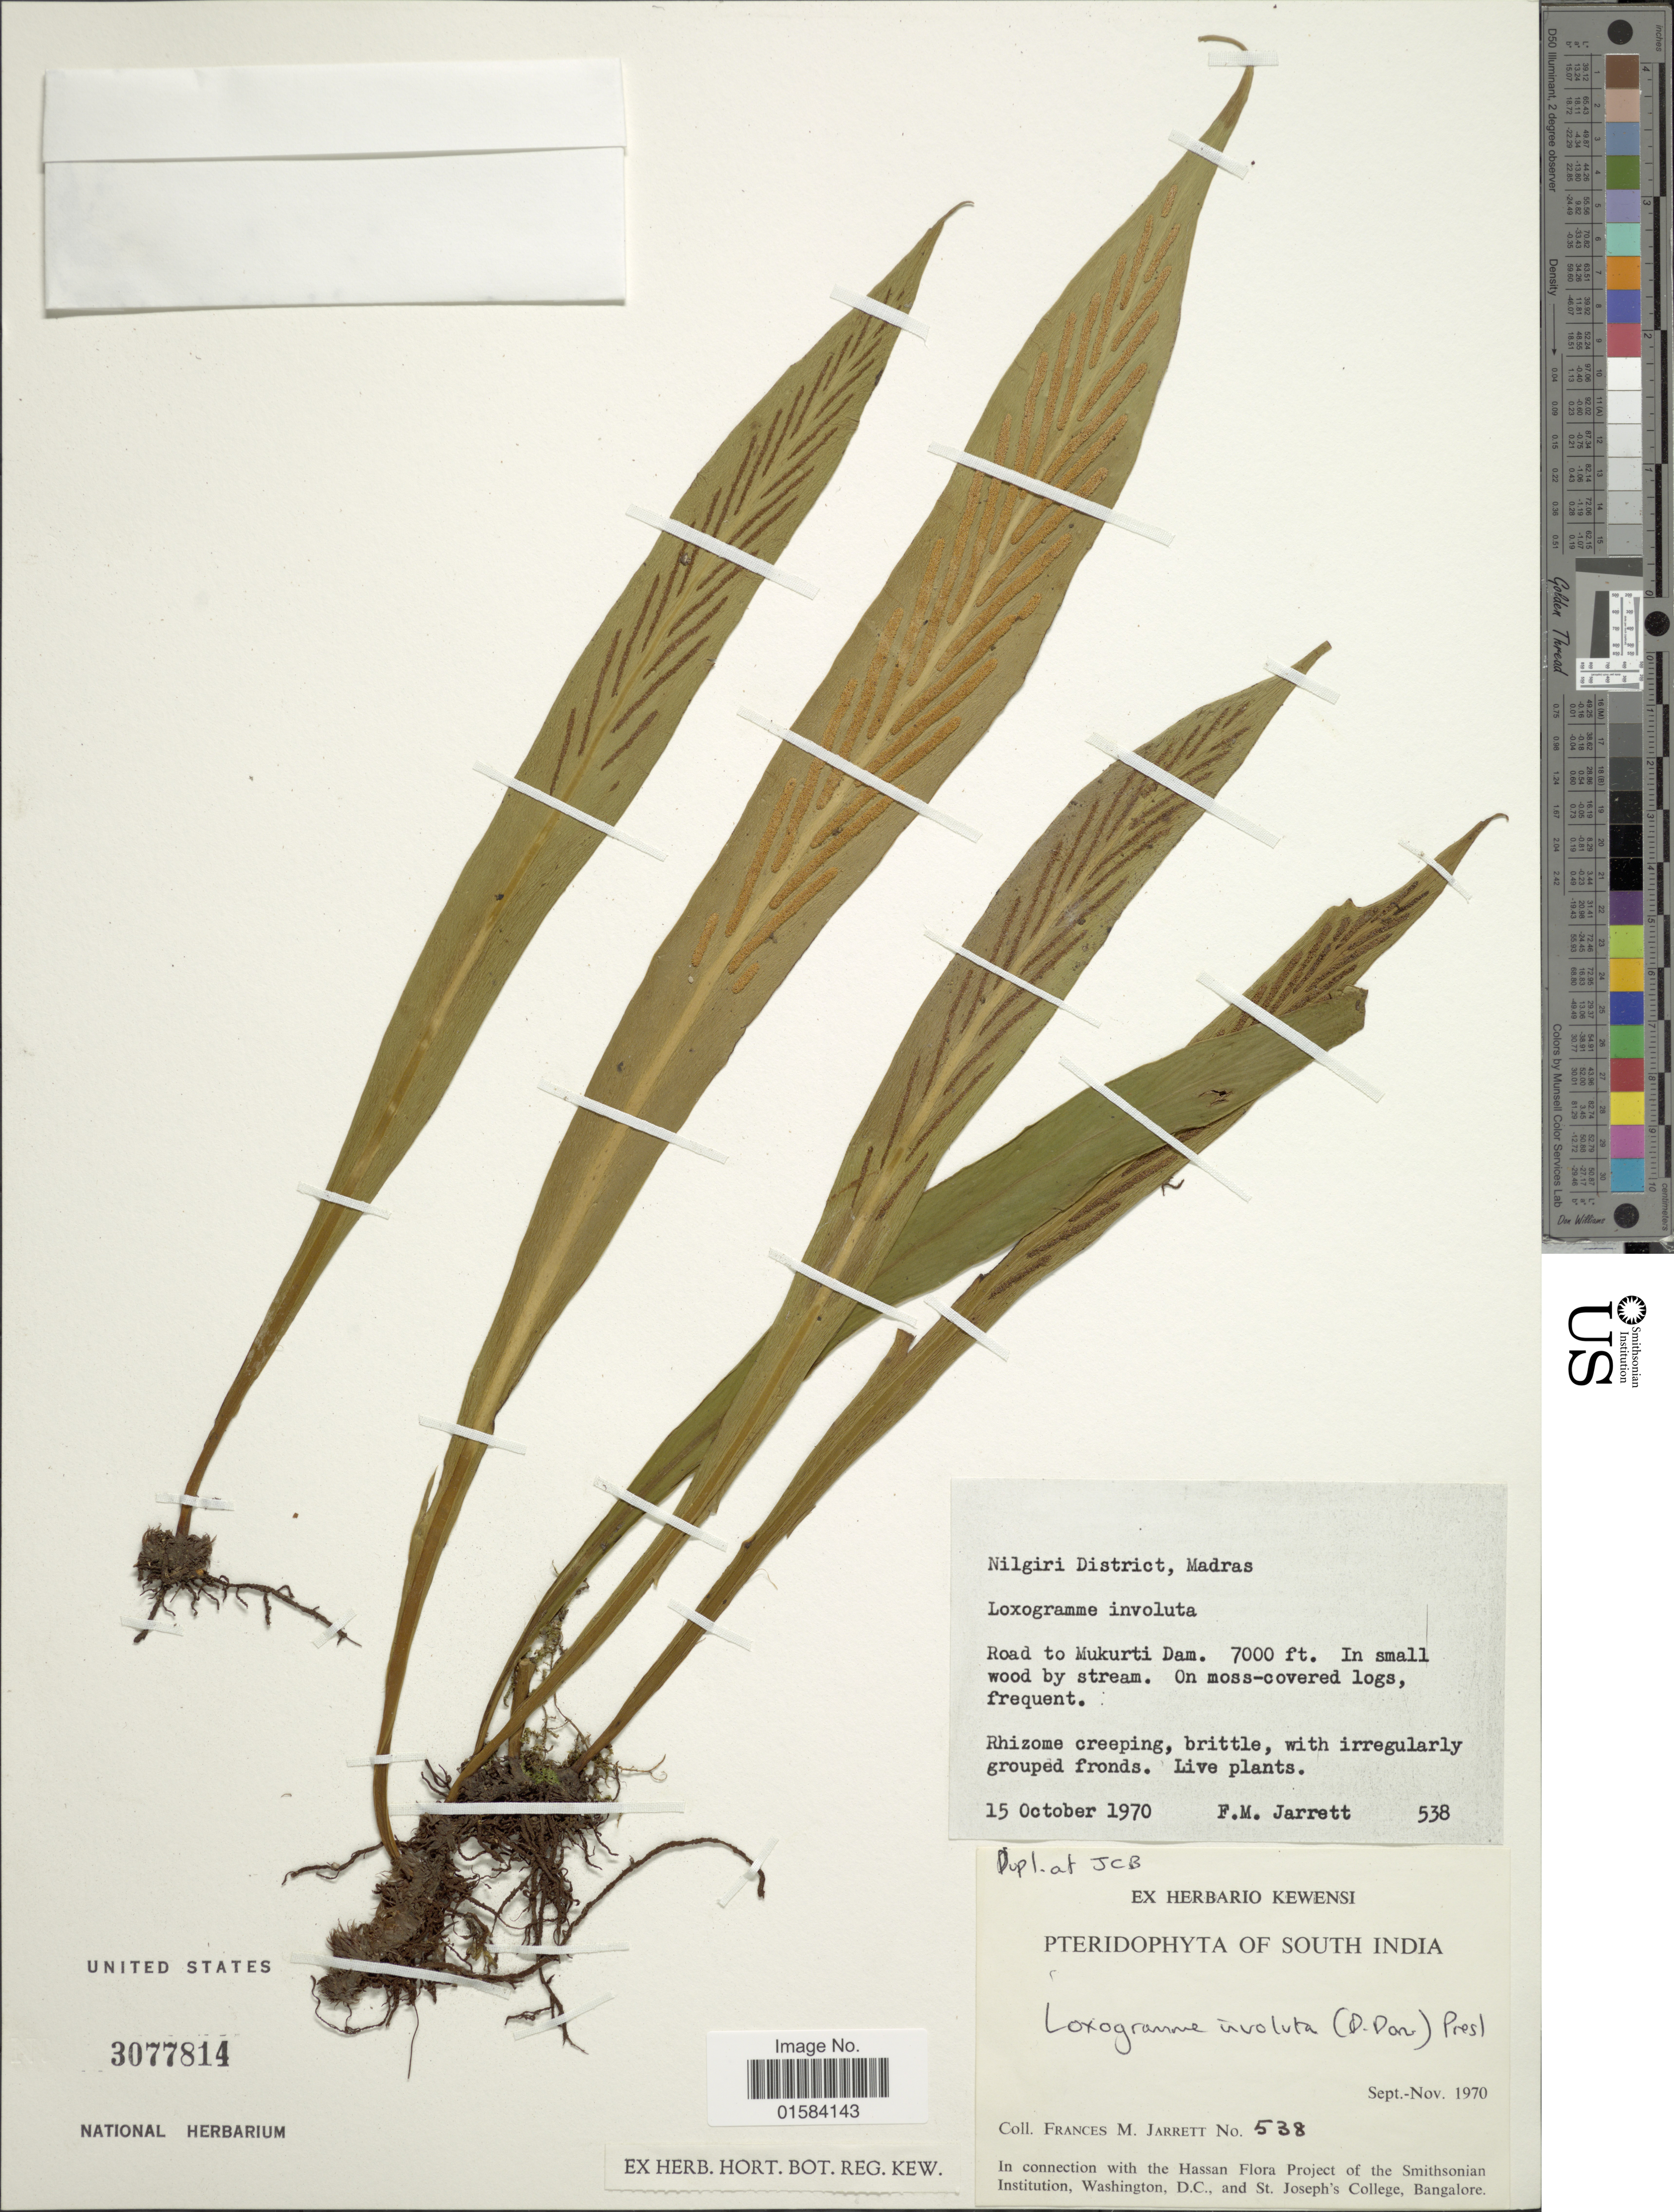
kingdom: Plantae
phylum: Tracheophyta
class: Polypodiopsida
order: Polypodiales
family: Polypodiaceae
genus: Loxogramme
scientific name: Loxogramme involuta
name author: (D. Don) C. Presl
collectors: F. M. Jarrett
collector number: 538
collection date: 1970-10-15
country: India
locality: Nilgiri District, Madras, Road to Mukurti Dam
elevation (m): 2134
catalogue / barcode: US 3077814